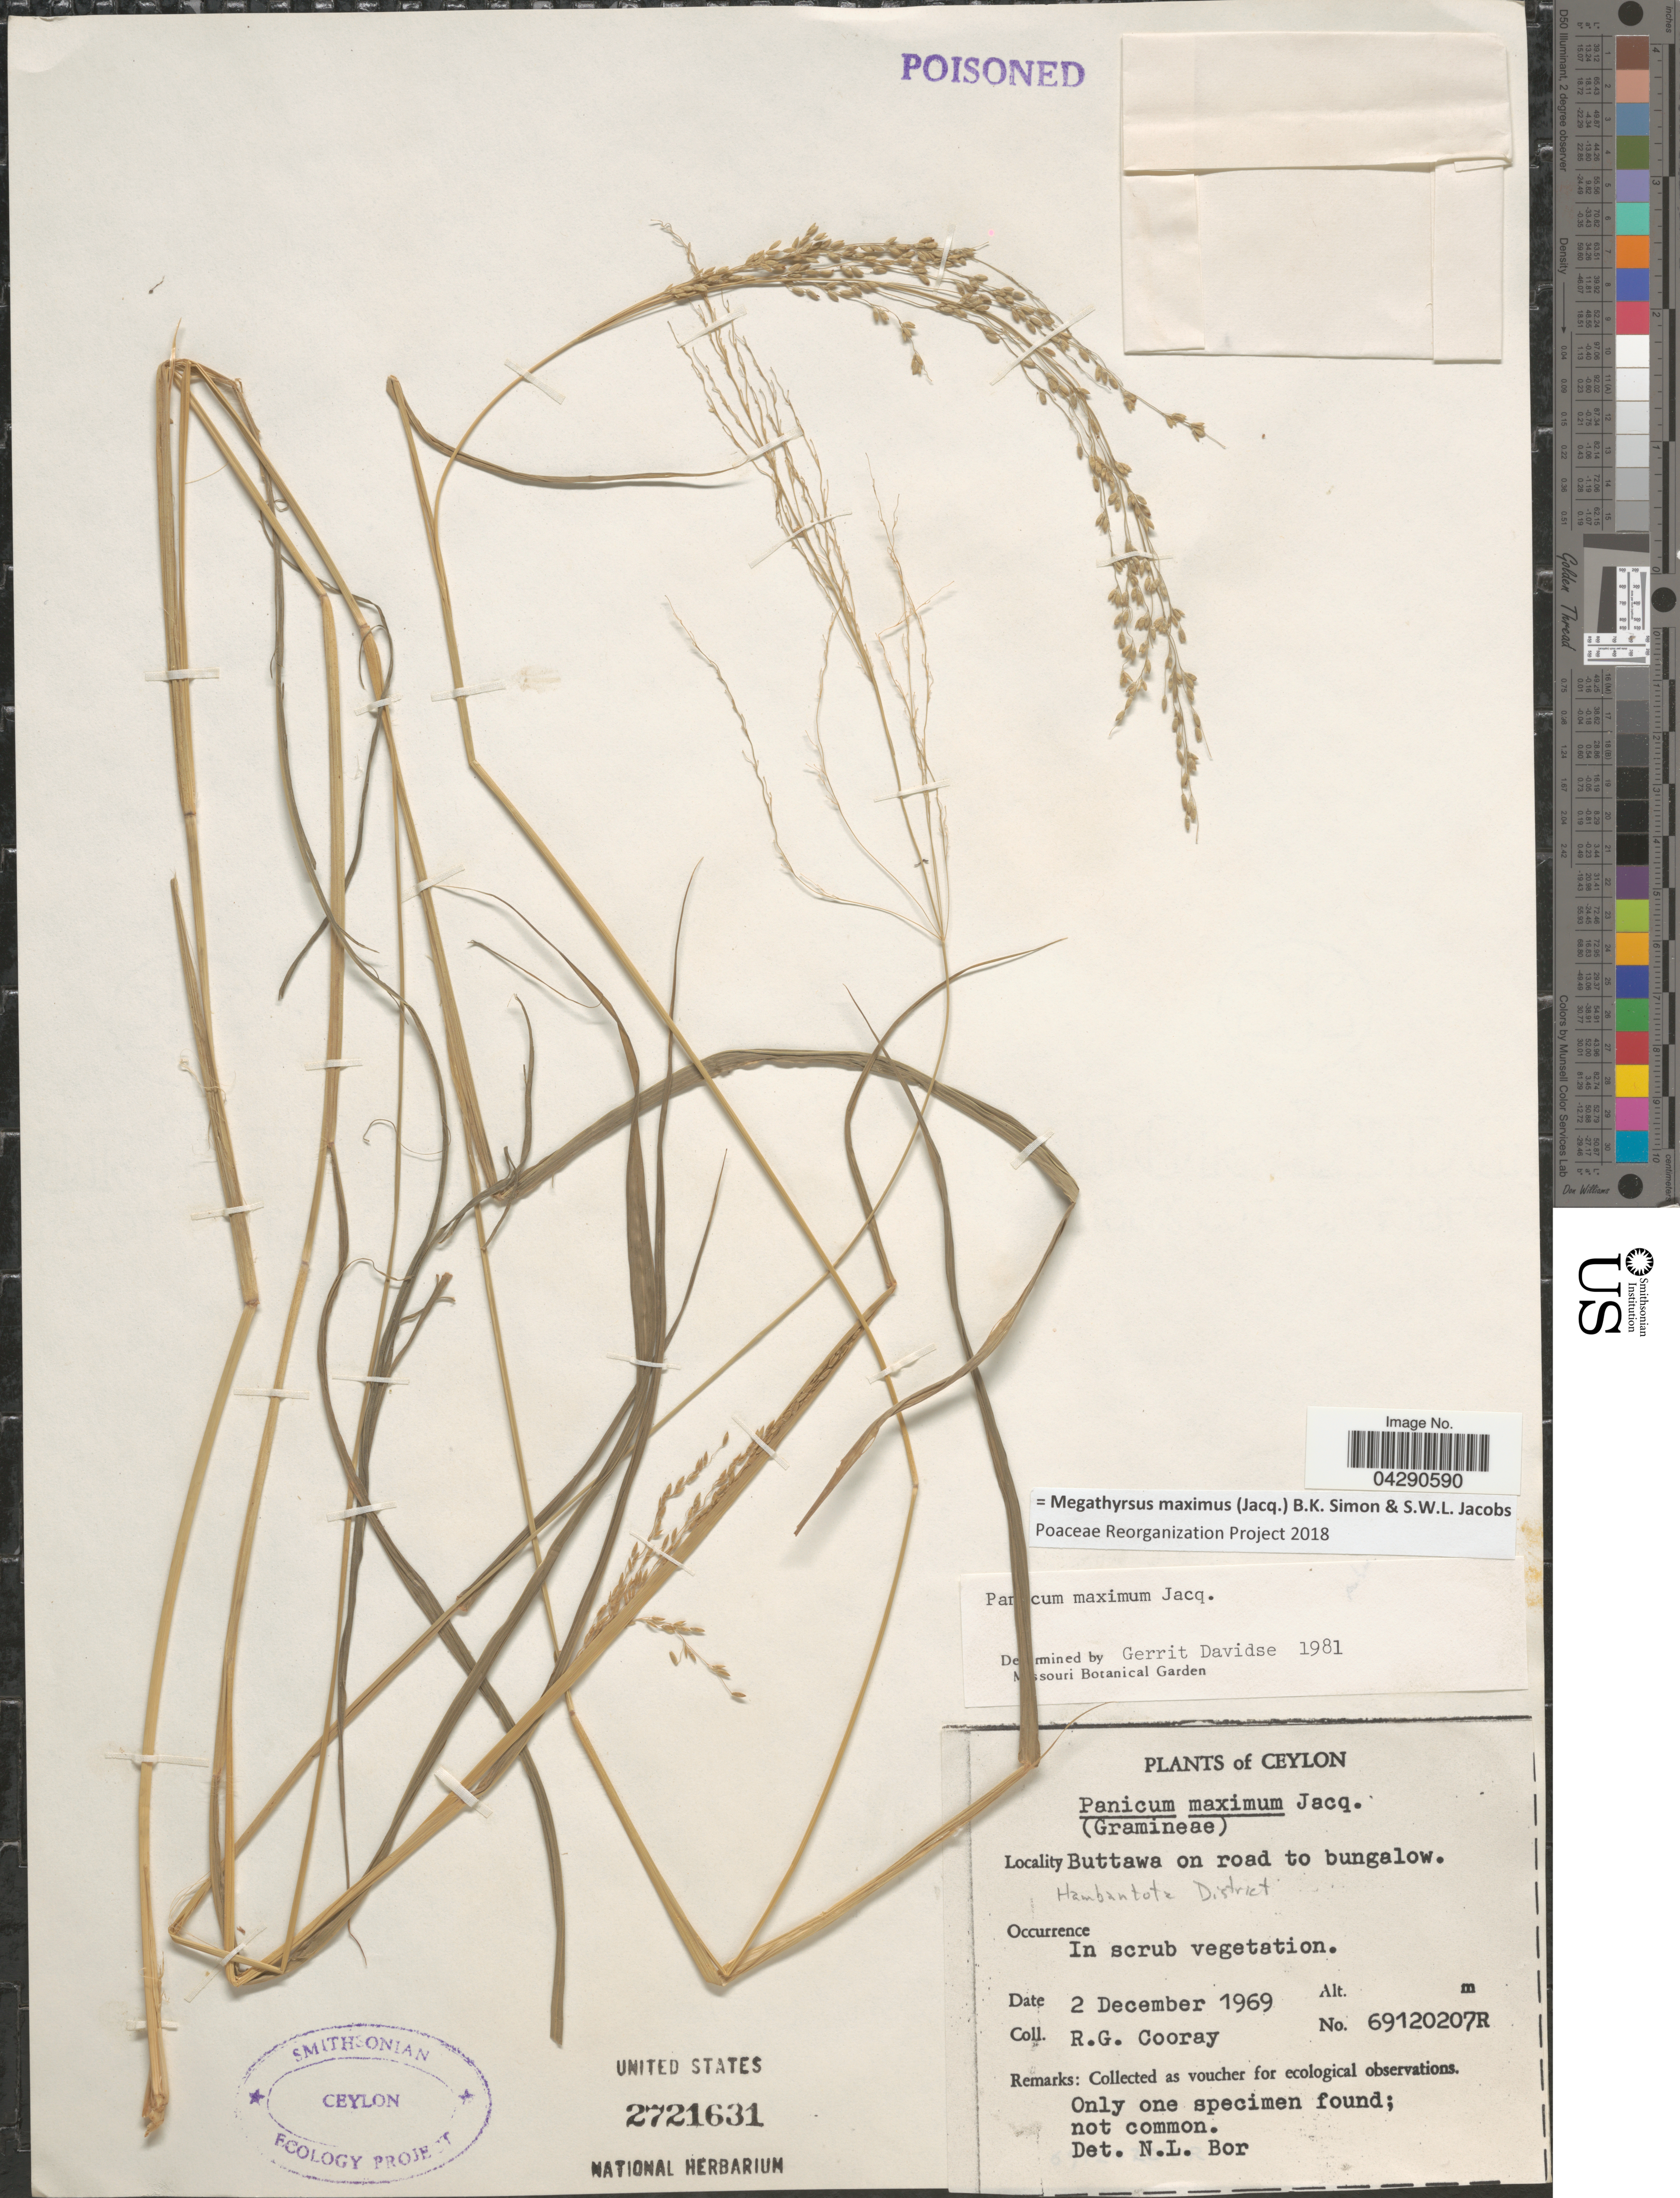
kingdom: Plantae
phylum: Tracheophyta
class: Liliopsida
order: Poales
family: Poaceae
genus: Megathyrsus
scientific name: Megathyrsus maximus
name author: (Jacq.) B.K. Simon & S.W.L. Jacobs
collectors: R. Cooray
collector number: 69120207R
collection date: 1969-12-02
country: Sri Lanka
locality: Ceylon. Buttawa on road to bungalow. Hambantota District.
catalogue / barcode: US 2721631